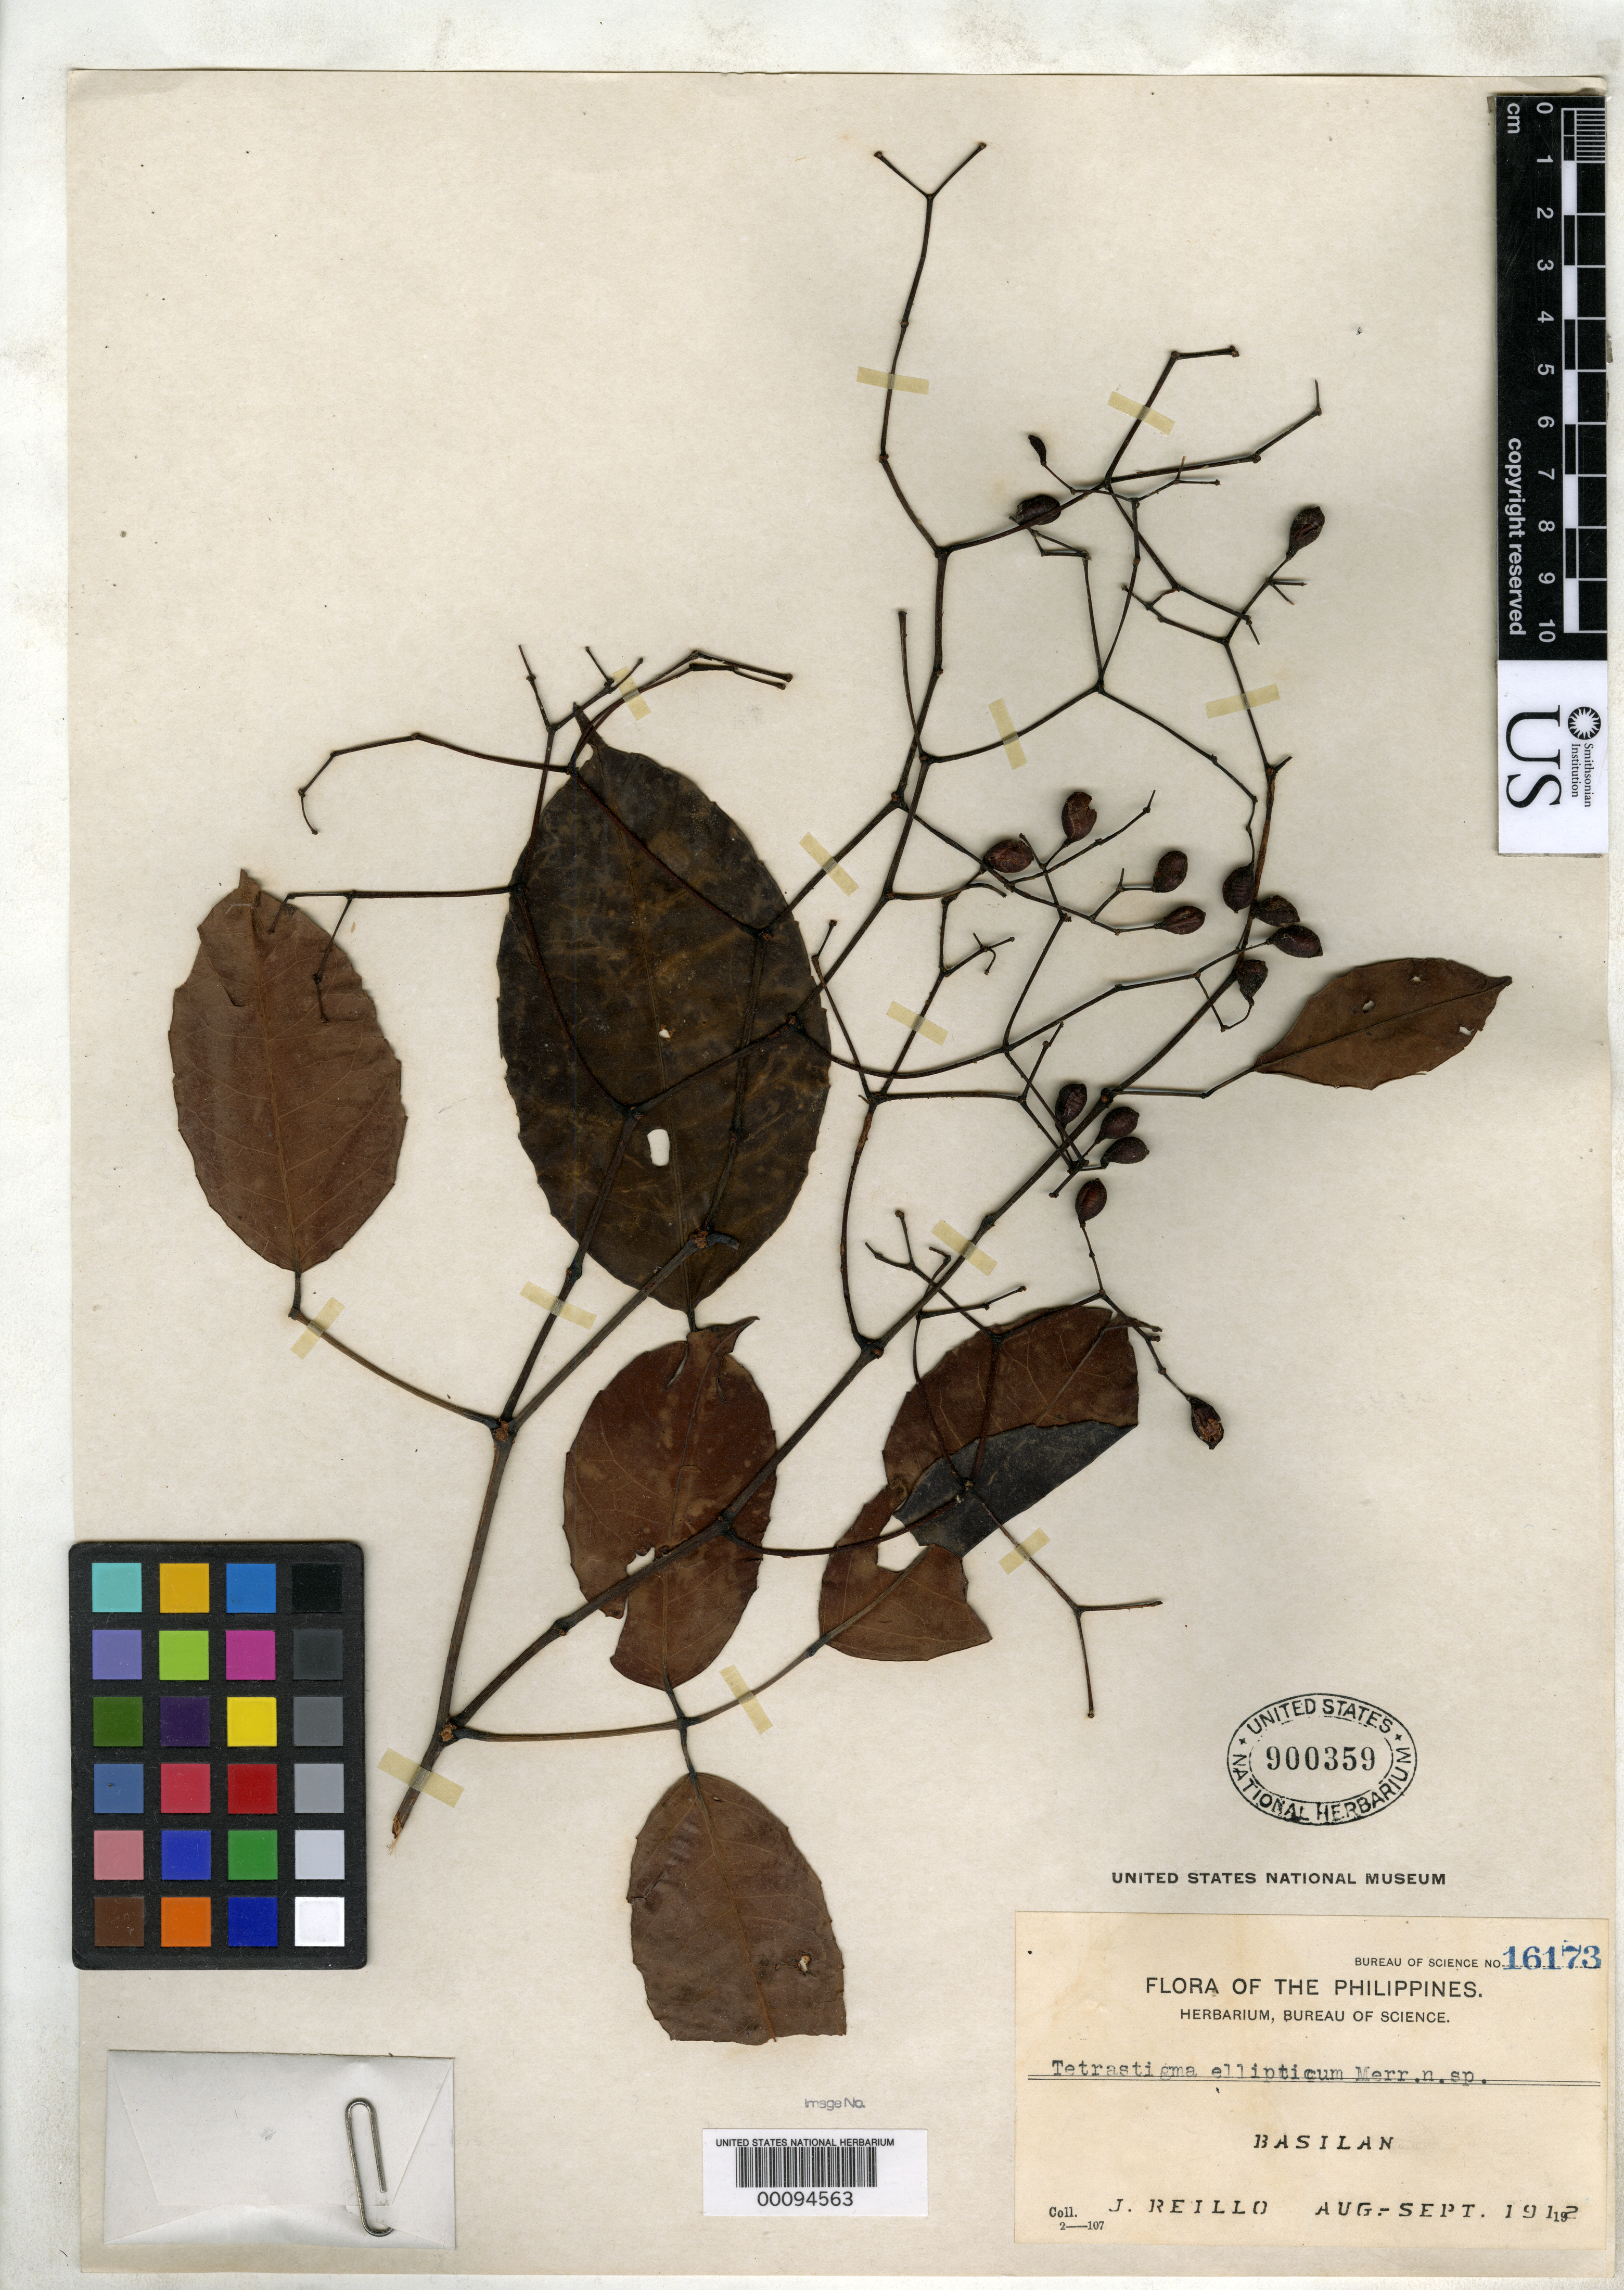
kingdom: Plantae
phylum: Tracheophyta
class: Magnoliopsida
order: Vitales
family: Vitaceae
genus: Tetrastigma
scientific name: Tetrastigma ellipticum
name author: Merr.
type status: Isotype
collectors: J. Reillo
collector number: Bur. Sci. 16173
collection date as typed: Aug 1912 to -- Sep 1912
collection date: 1912-08/1912-09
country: Philippines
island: Basilan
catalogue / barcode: US 900359